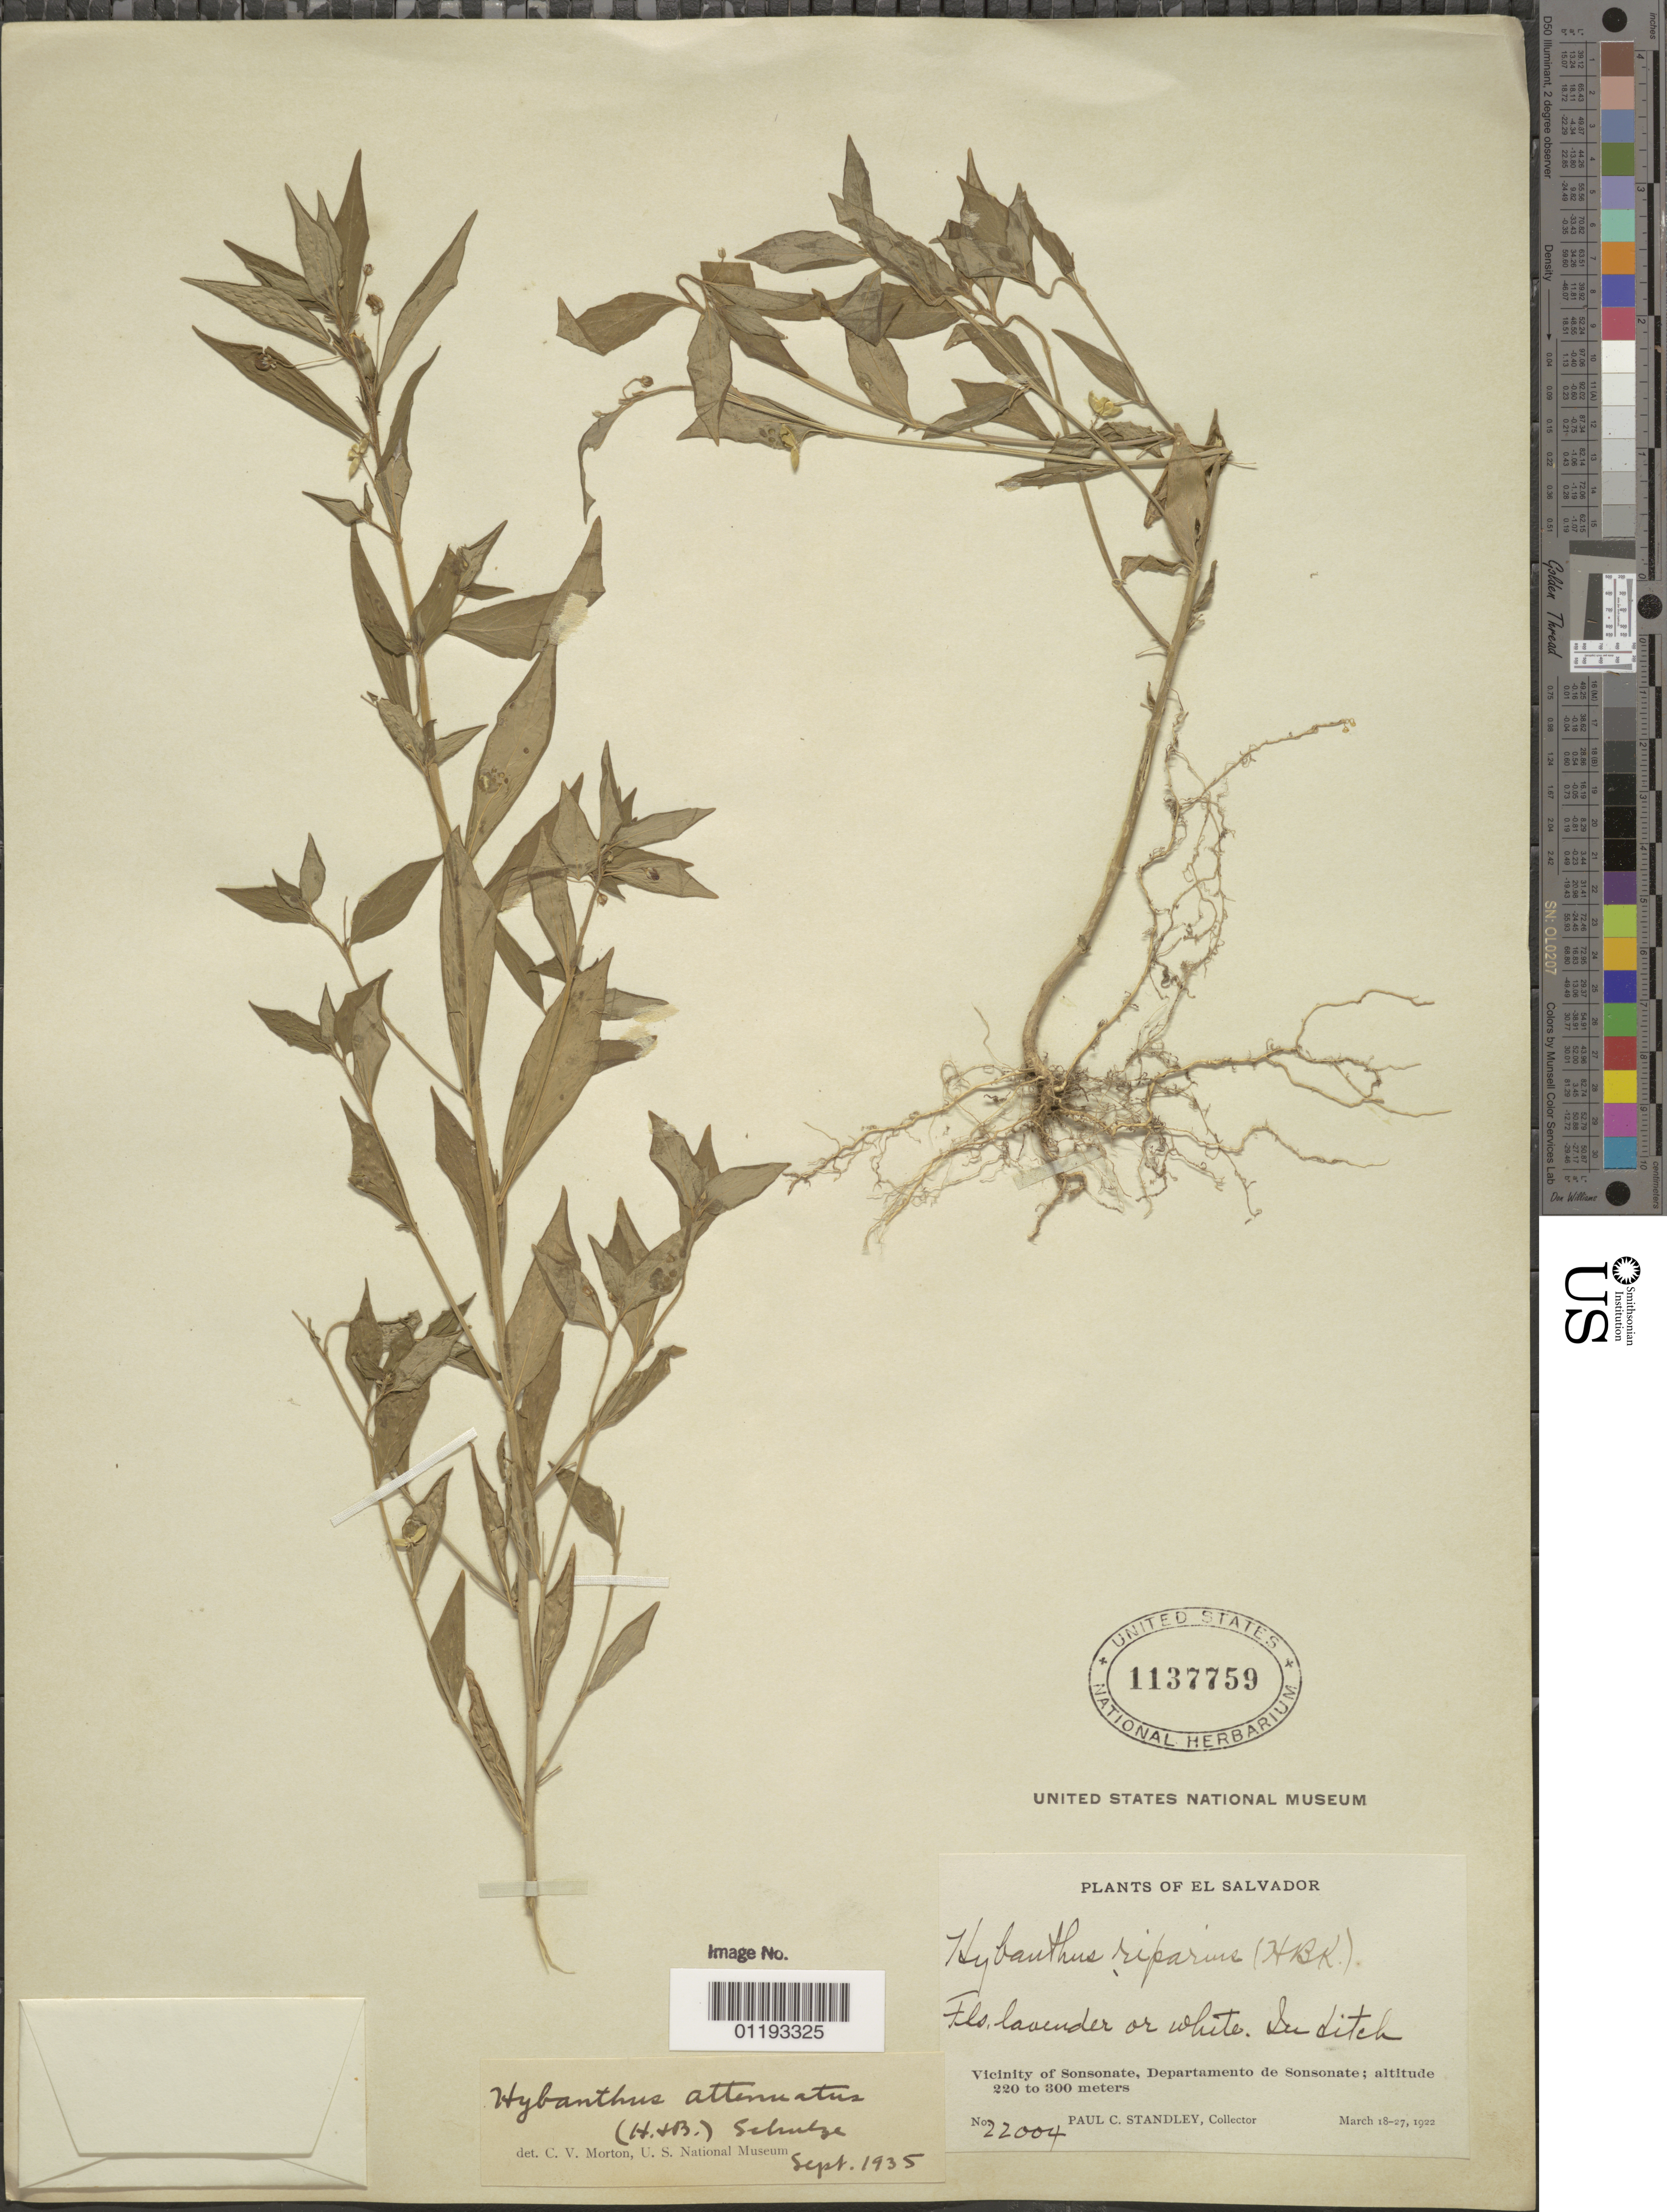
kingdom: Plantae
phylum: Tracheophyta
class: Magnoliopsida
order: Malpighiales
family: Violaceae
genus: Pombalia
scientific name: Pombalia attenuata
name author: (Humb. & Bonpl. ex Willd.) Paula-Souza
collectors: P. C. Standley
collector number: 22004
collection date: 1922-03-18/1922-03-27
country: El Salvador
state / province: Sonsonate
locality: Vicinity of Sonsonate.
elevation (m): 220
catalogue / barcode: US 1137759